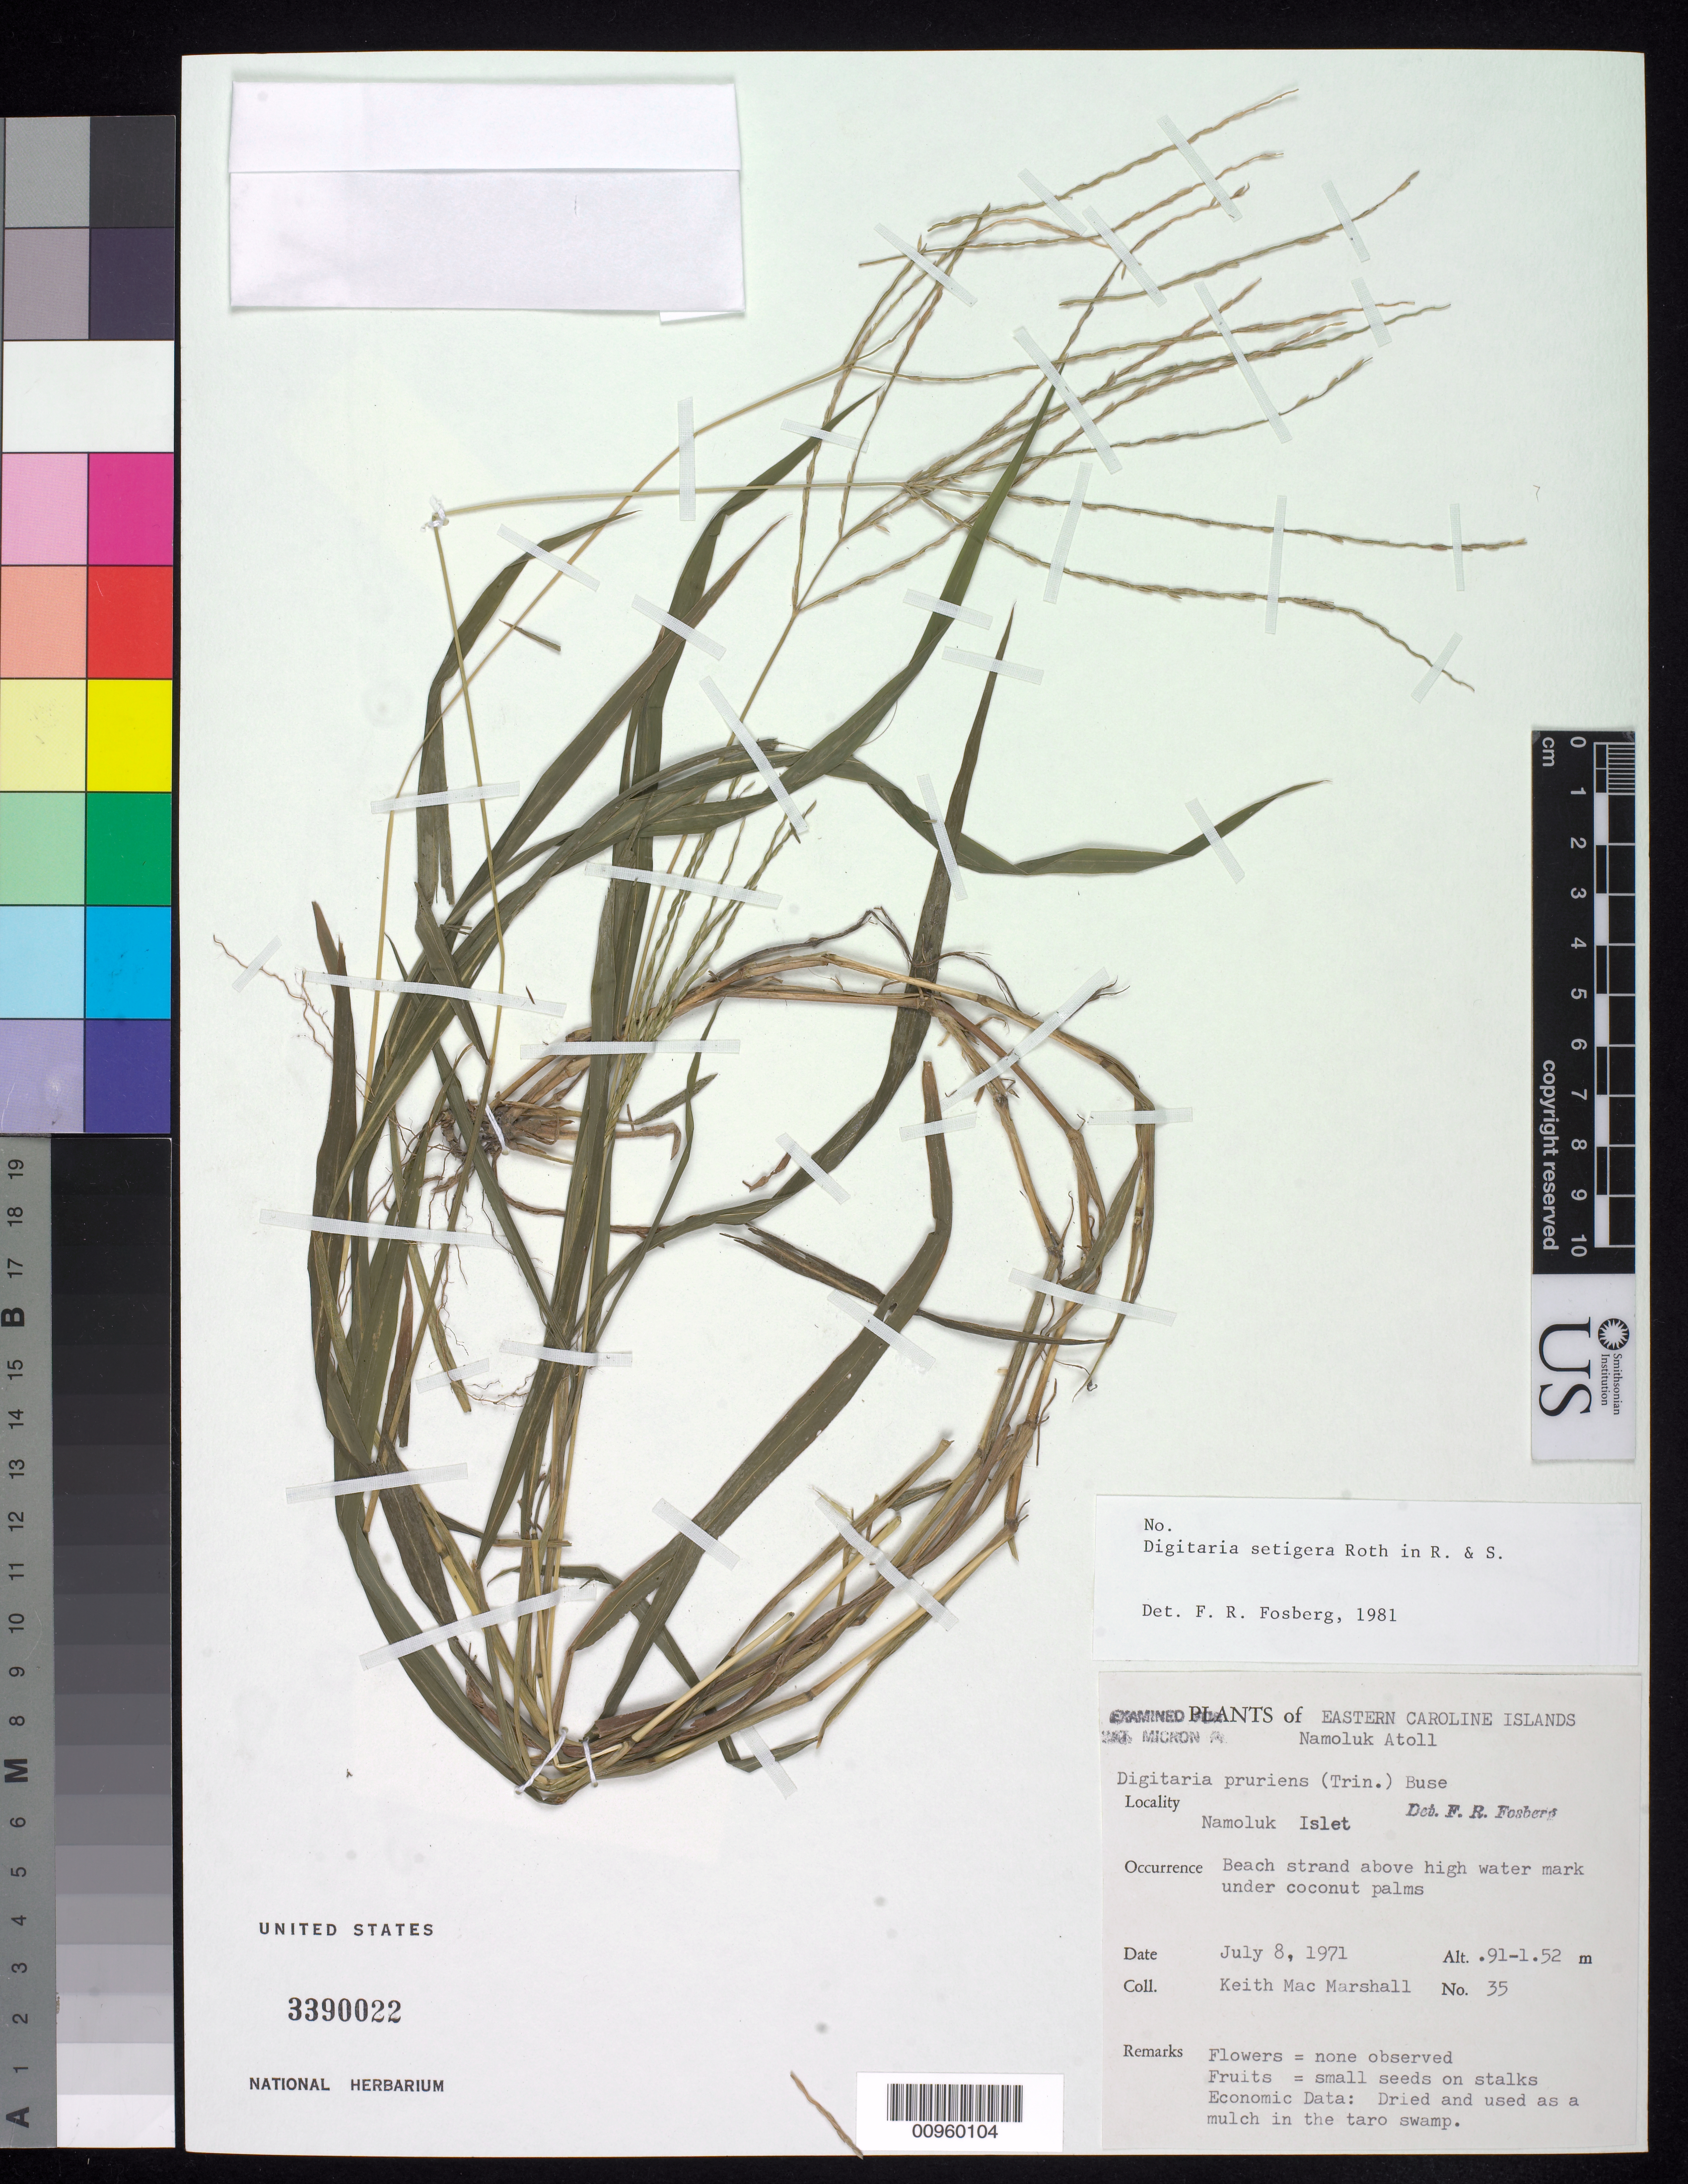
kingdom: Plantae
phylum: Tracheophyta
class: Liliopsida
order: Poales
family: Poaceae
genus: Digitaria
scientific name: Digitaria setigera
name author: Roth in Roem. & Schult.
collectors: K. M. Marshall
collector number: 35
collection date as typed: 08 Jul 1971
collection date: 1971-07-08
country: Micronesia, Federated States of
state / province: Truk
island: Namokuk [Namoluk] Atoll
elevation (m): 0.91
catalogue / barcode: US 3390022